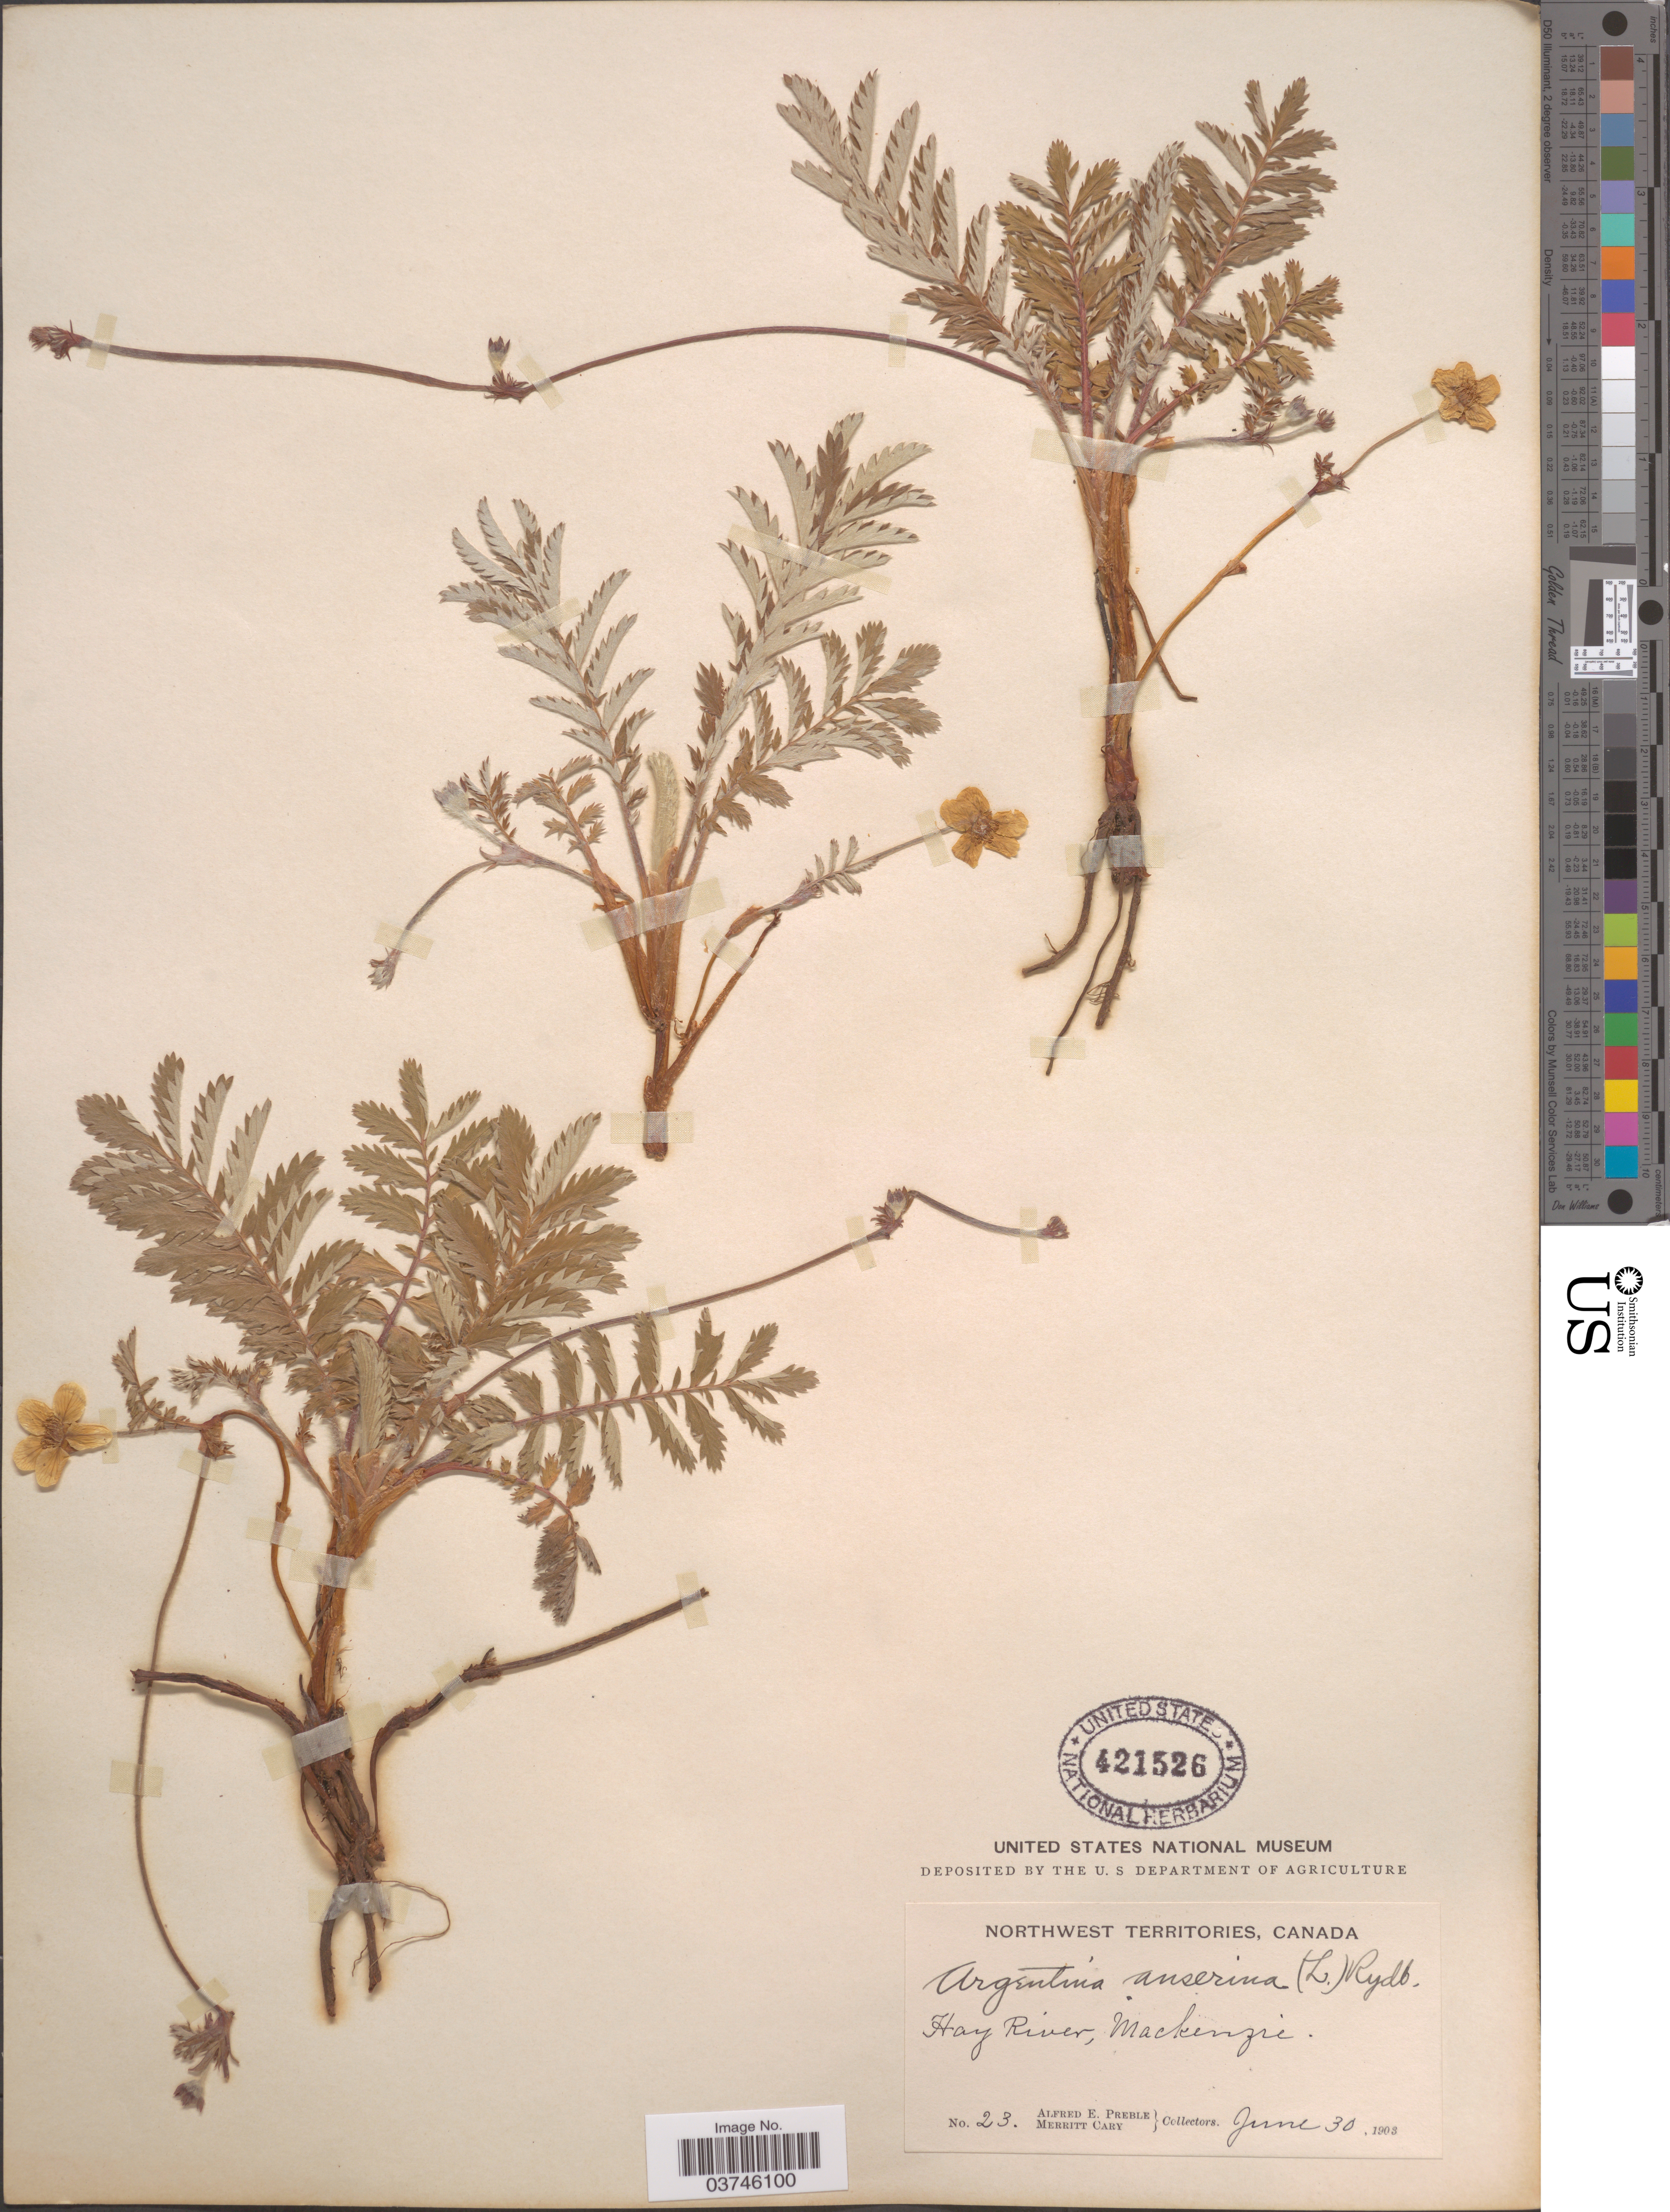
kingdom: Plantae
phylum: Tracheophyta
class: Magnoliopsida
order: Rosales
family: Rosaceae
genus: Argentina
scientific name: Argentina anserina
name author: (L.) Rydb.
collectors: A. Preble & C. Merritt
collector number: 23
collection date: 1903-06-30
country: Canada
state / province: Northwest Territories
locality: Hay River, Mackenzie.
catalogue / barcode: US 421526